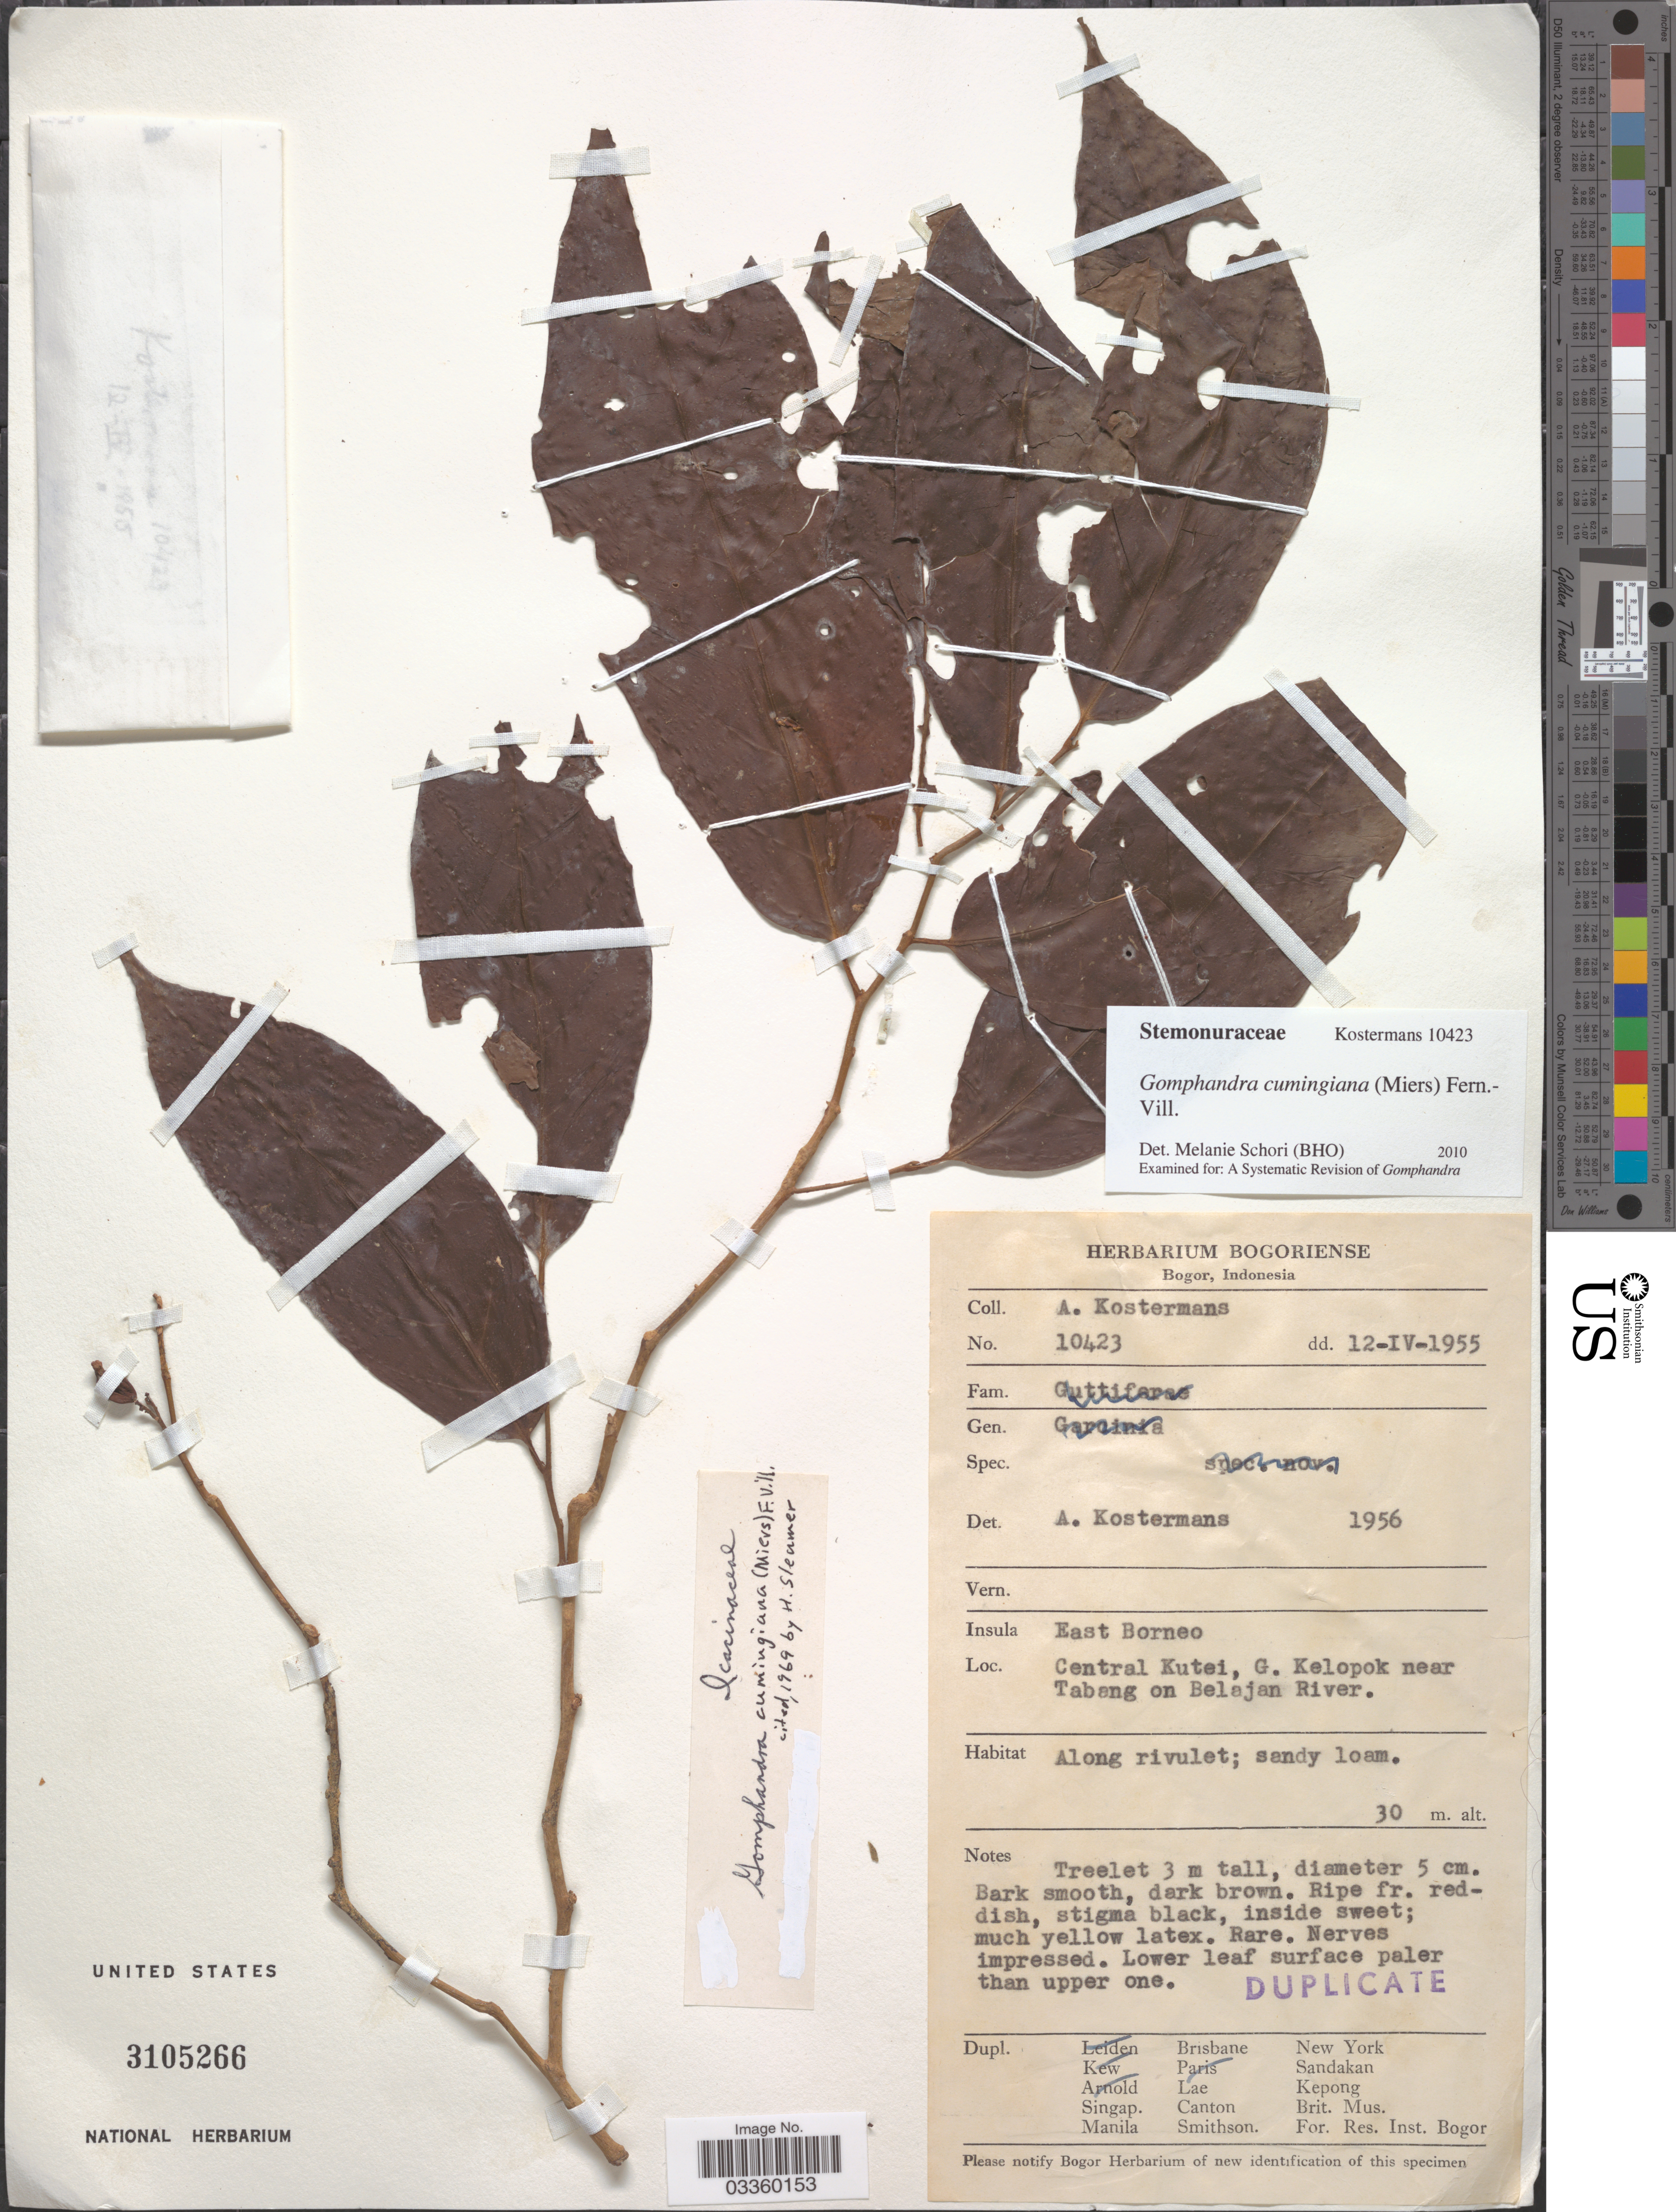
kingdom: Plantae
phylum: Tracheophyta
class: Magnoliopsida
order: Cardiopteridales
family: Stemonuraceae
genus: Gomphandra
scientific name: Gomphandra cumingiana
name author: (Miers) Fern.-Vill.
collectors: A. J. G. Kostermans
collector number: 10423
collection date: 1955-04-12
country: Indonesia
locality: Insula East Borneo. Central Kutei, G. Kelopok near Tabang on Belajan River.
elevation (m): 30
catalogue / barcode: US 3105266